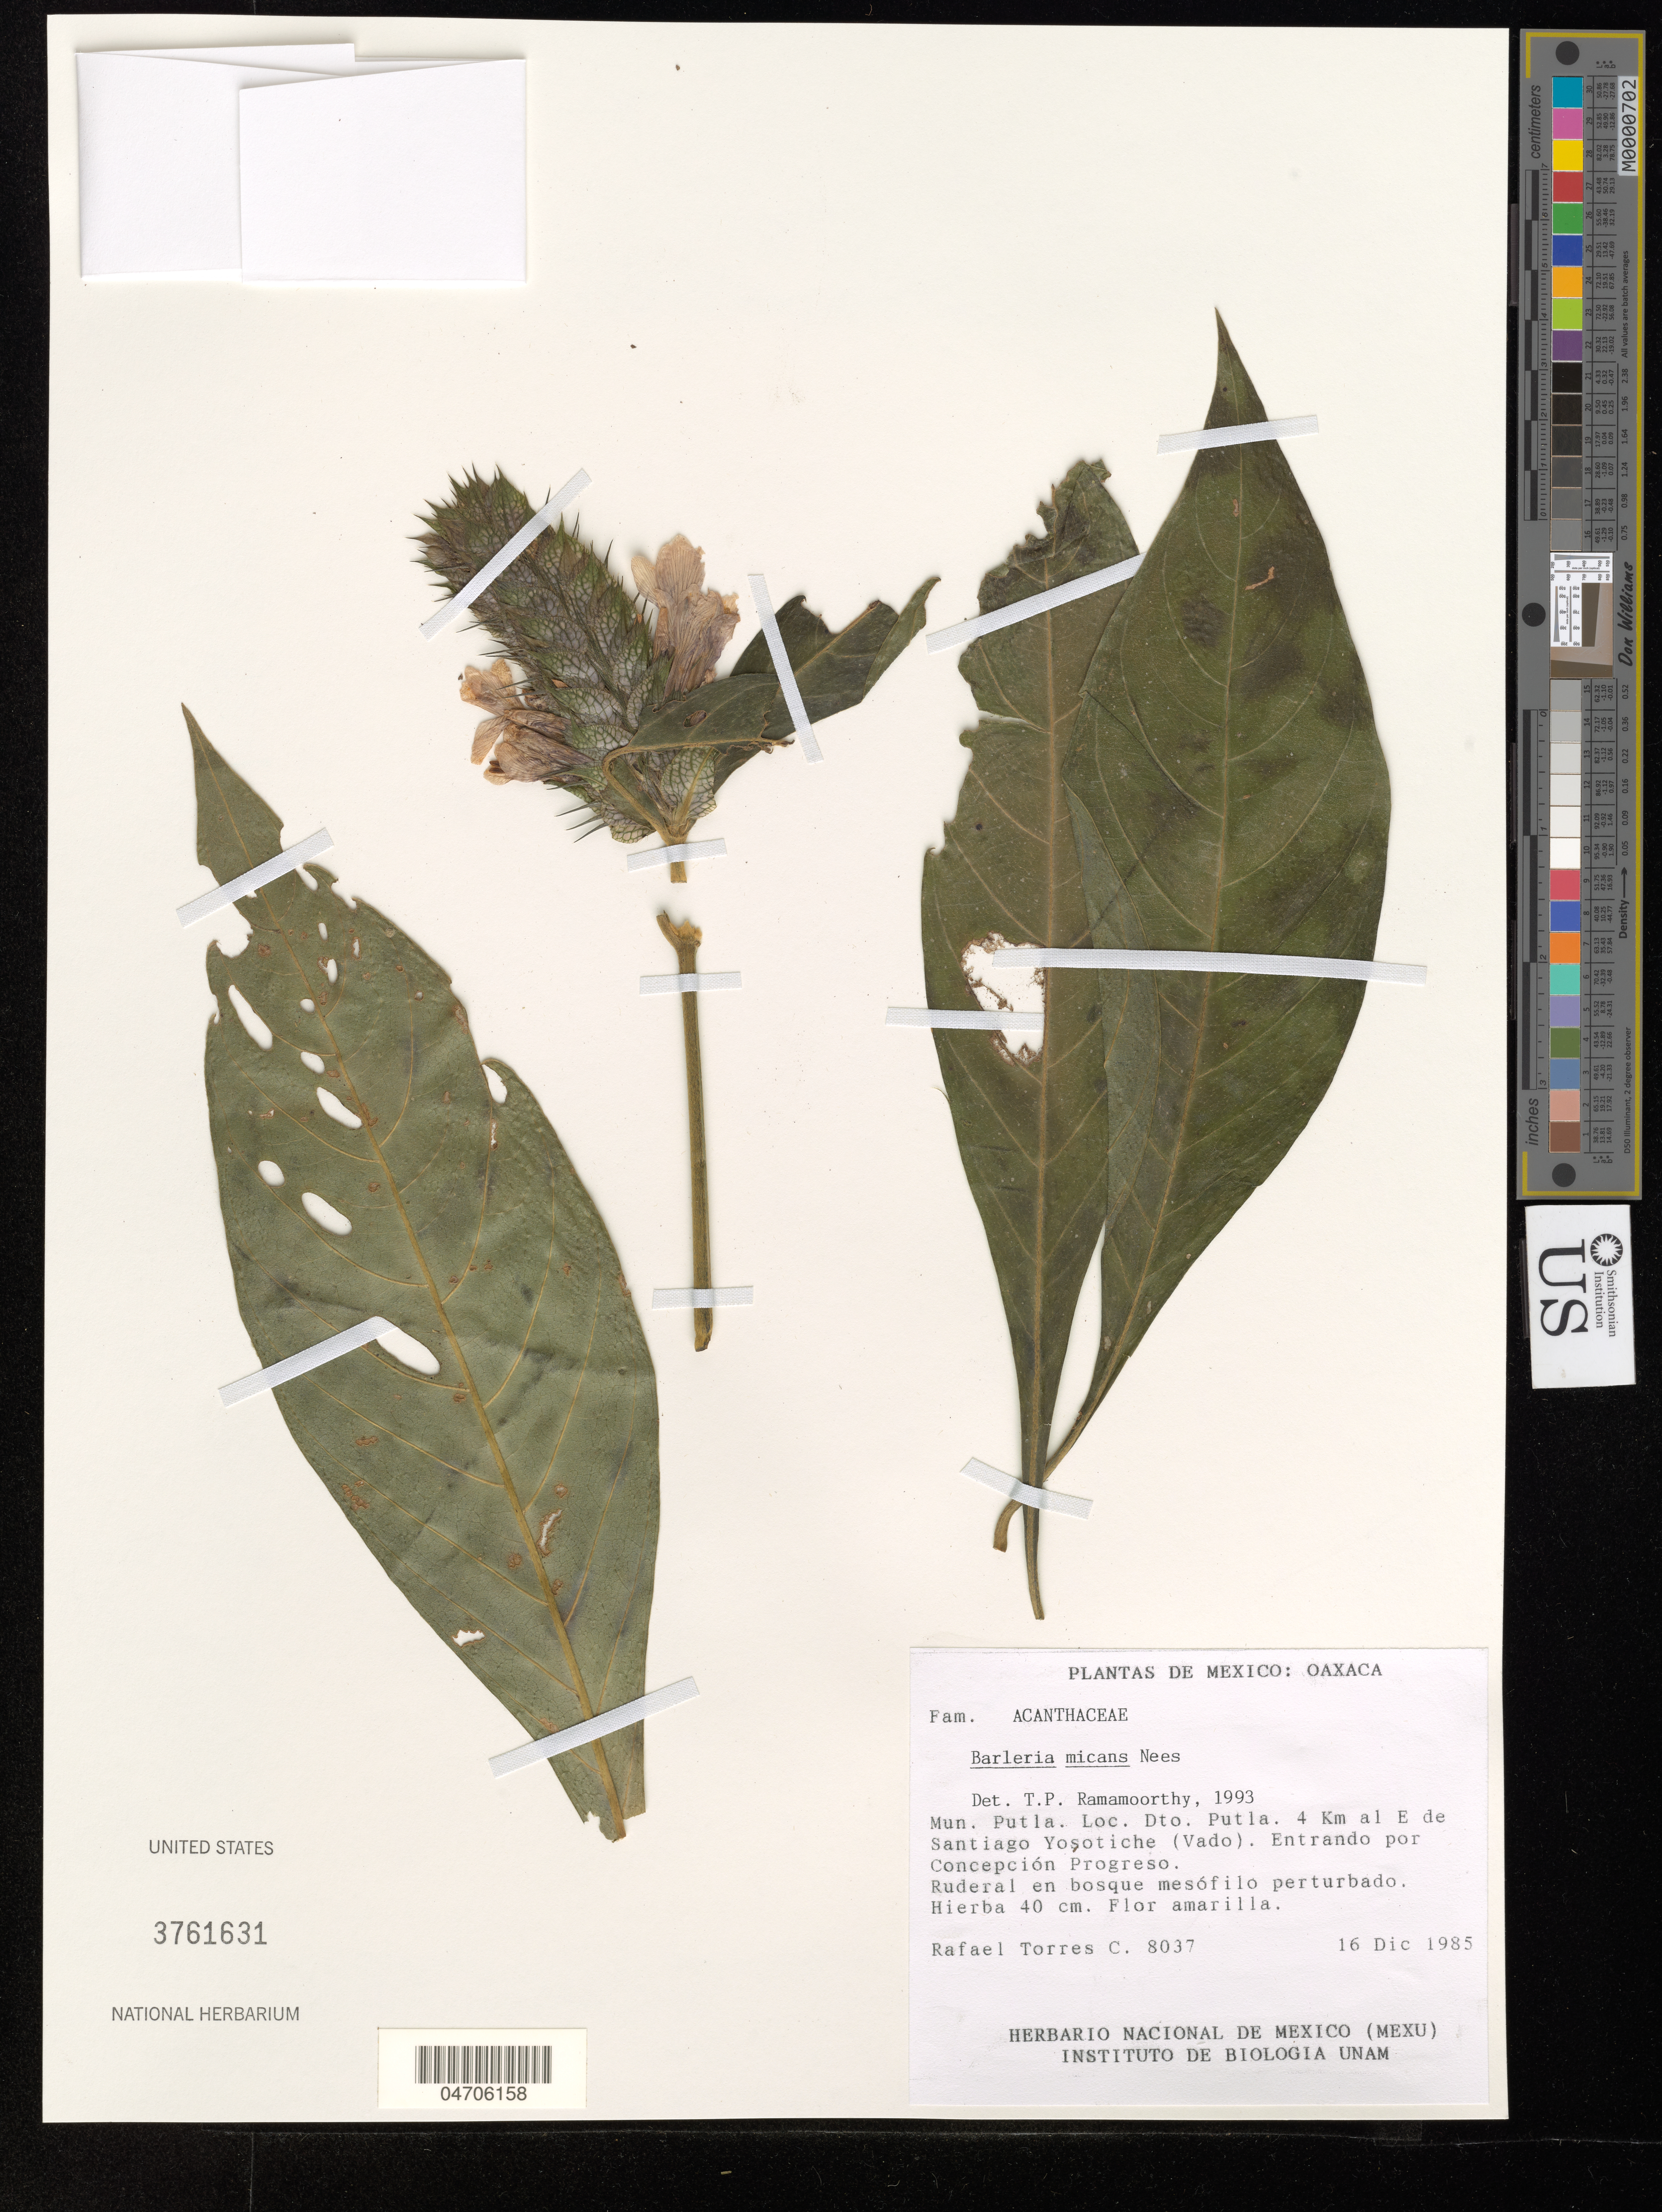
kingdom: Plantae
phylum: Tracheophyta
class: Magnoliopsida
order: Lamiales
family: Acanthaceae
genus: Barleria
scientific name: Barleria micans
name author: Nees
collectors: R. Torres C.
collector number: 8037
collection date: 1985-12-16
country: Mexico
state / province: Oaxaca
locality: Mun. Putla. Loc. Dto. Putla. 4 Km al E de Santiago Yosotiche (Vado). Entrando por Concepción Progreso.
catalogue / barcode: US 3761631